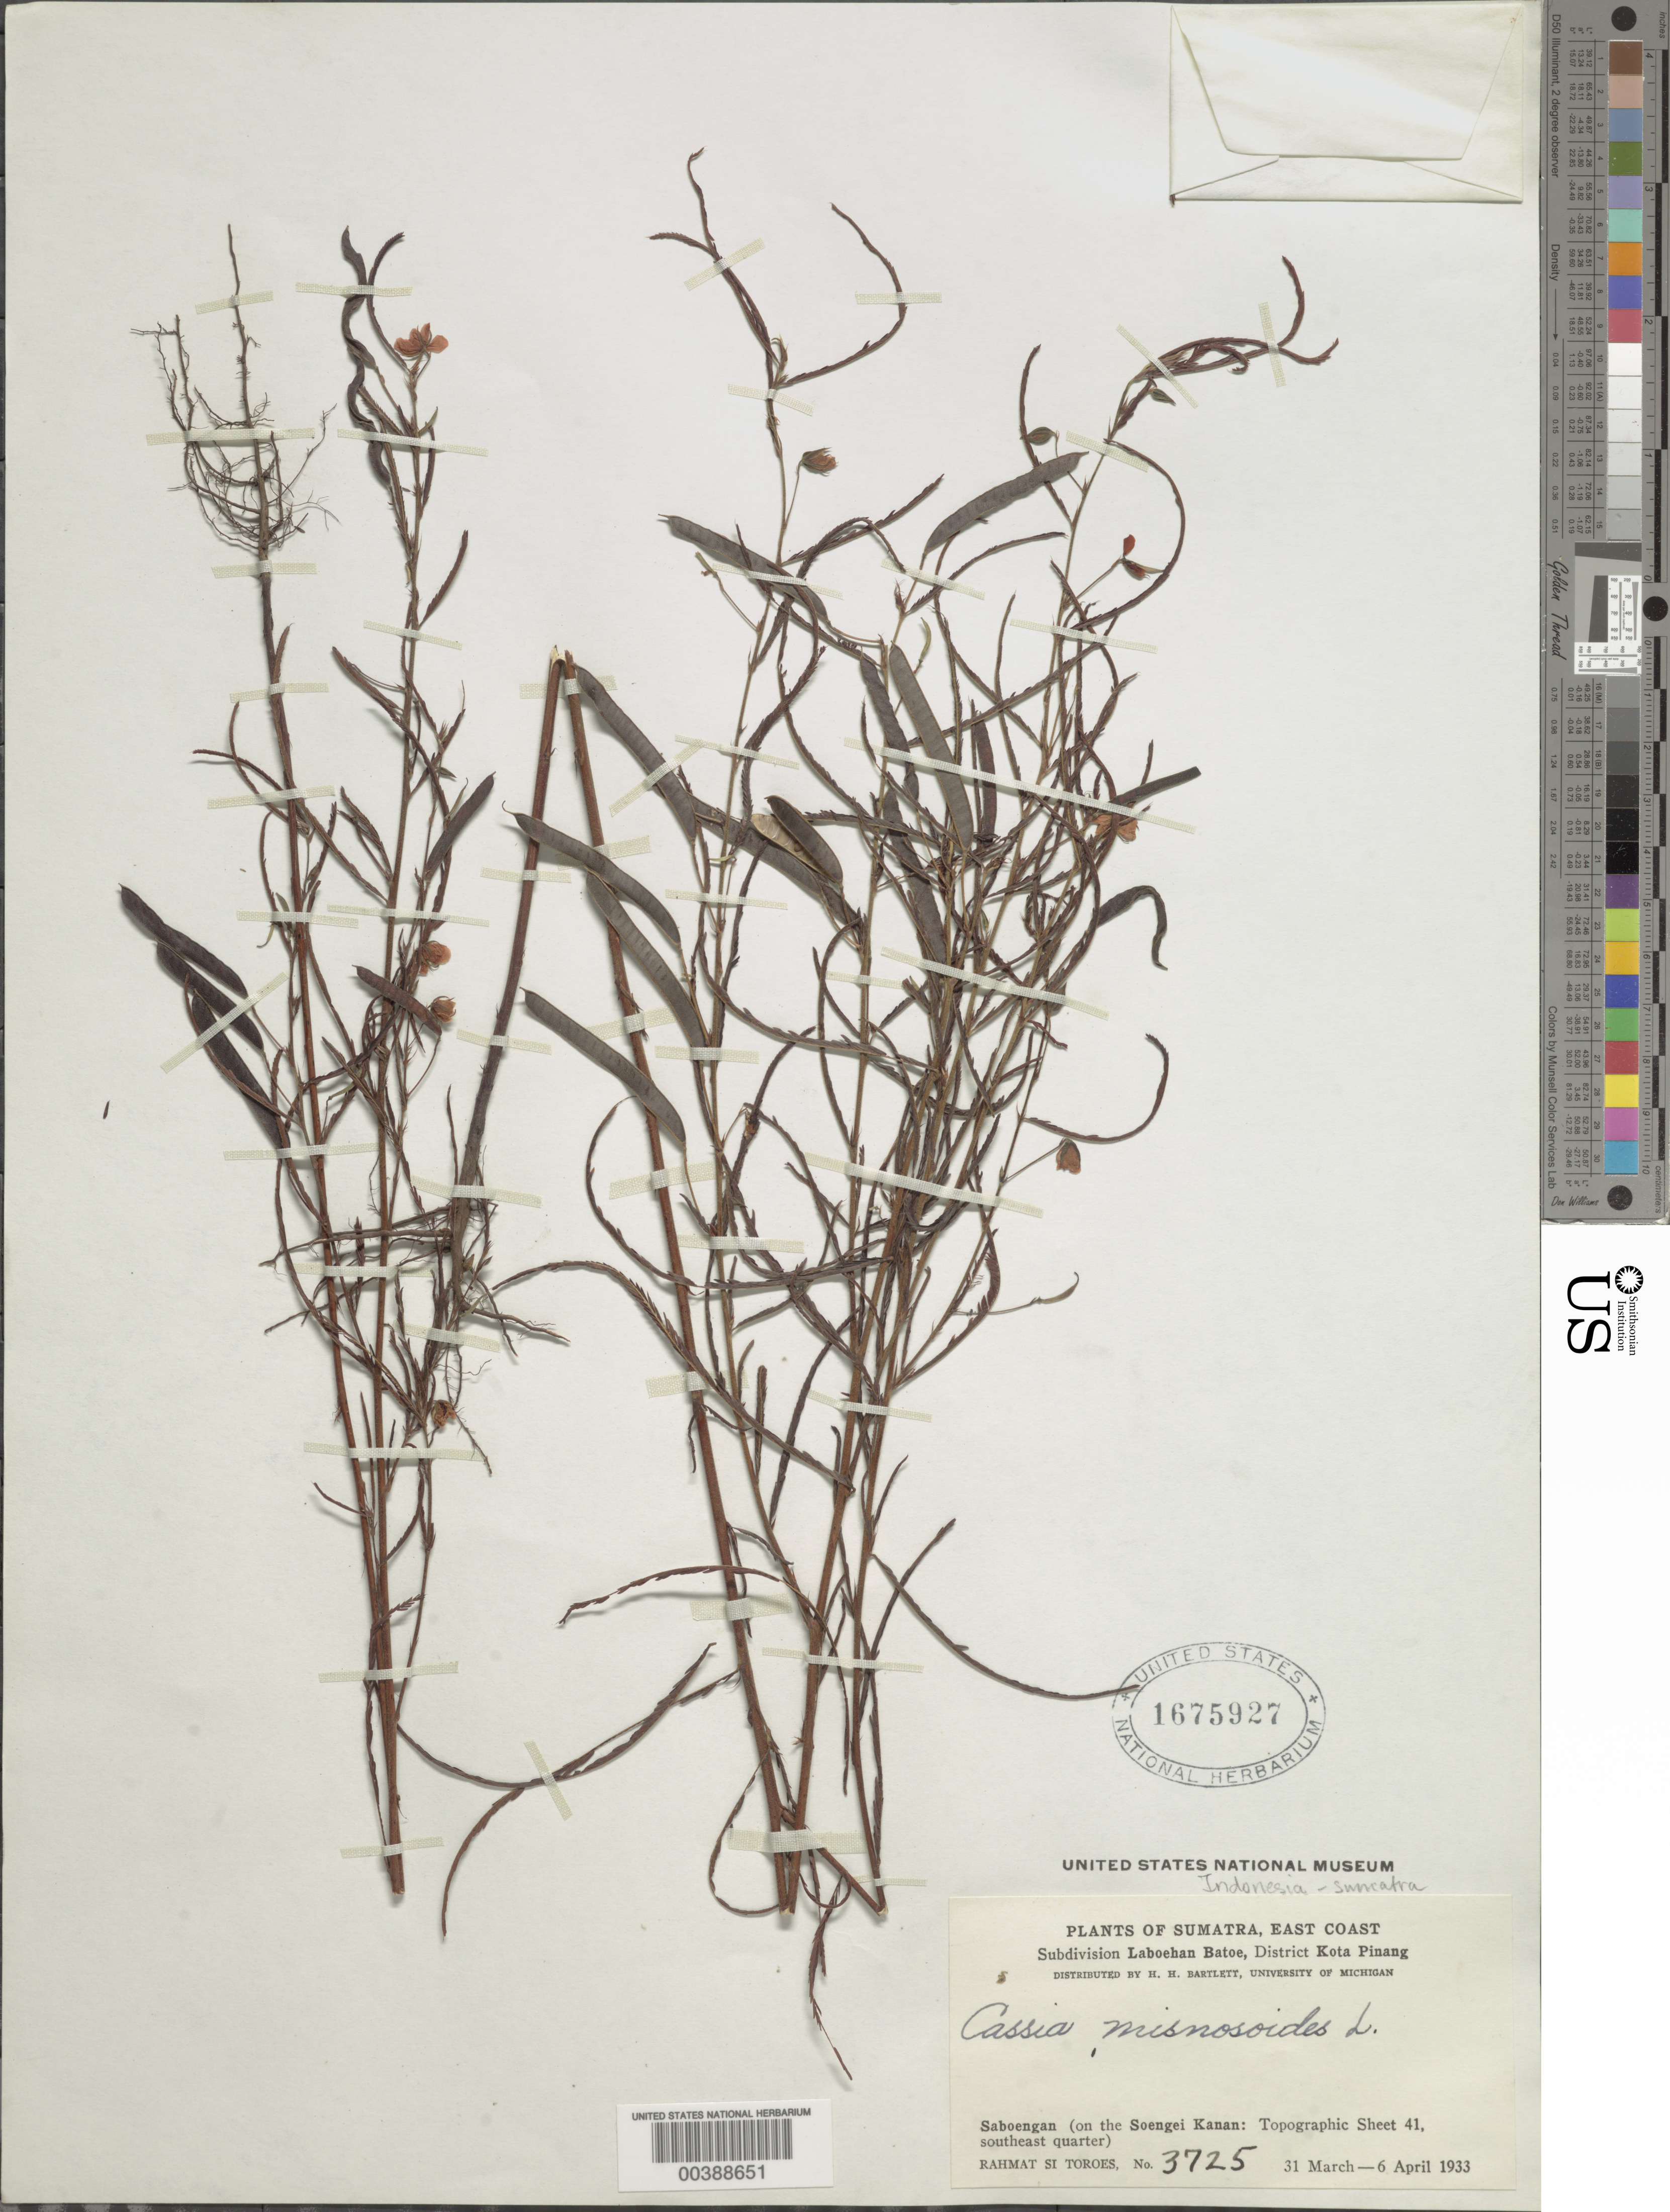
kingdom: Plantae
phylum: Tracheophyta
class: Magnoliopsida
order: Fabales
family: Fabaceae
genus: Chamaecrista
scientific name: Chamaecrista mimosoides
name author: (L.) Greene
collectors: Rahmat Si Boeea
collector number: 3725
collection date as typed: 31 Mar 1933 to 06 Apr 1933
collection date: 1933-03-31/1933-04-06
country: Indonesia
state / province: Sumatra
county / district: Sumatera Utara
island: Sumatra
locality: Saboengan; subdivision laboehan batoe, dist. kota pinang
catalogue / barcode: US 1675927